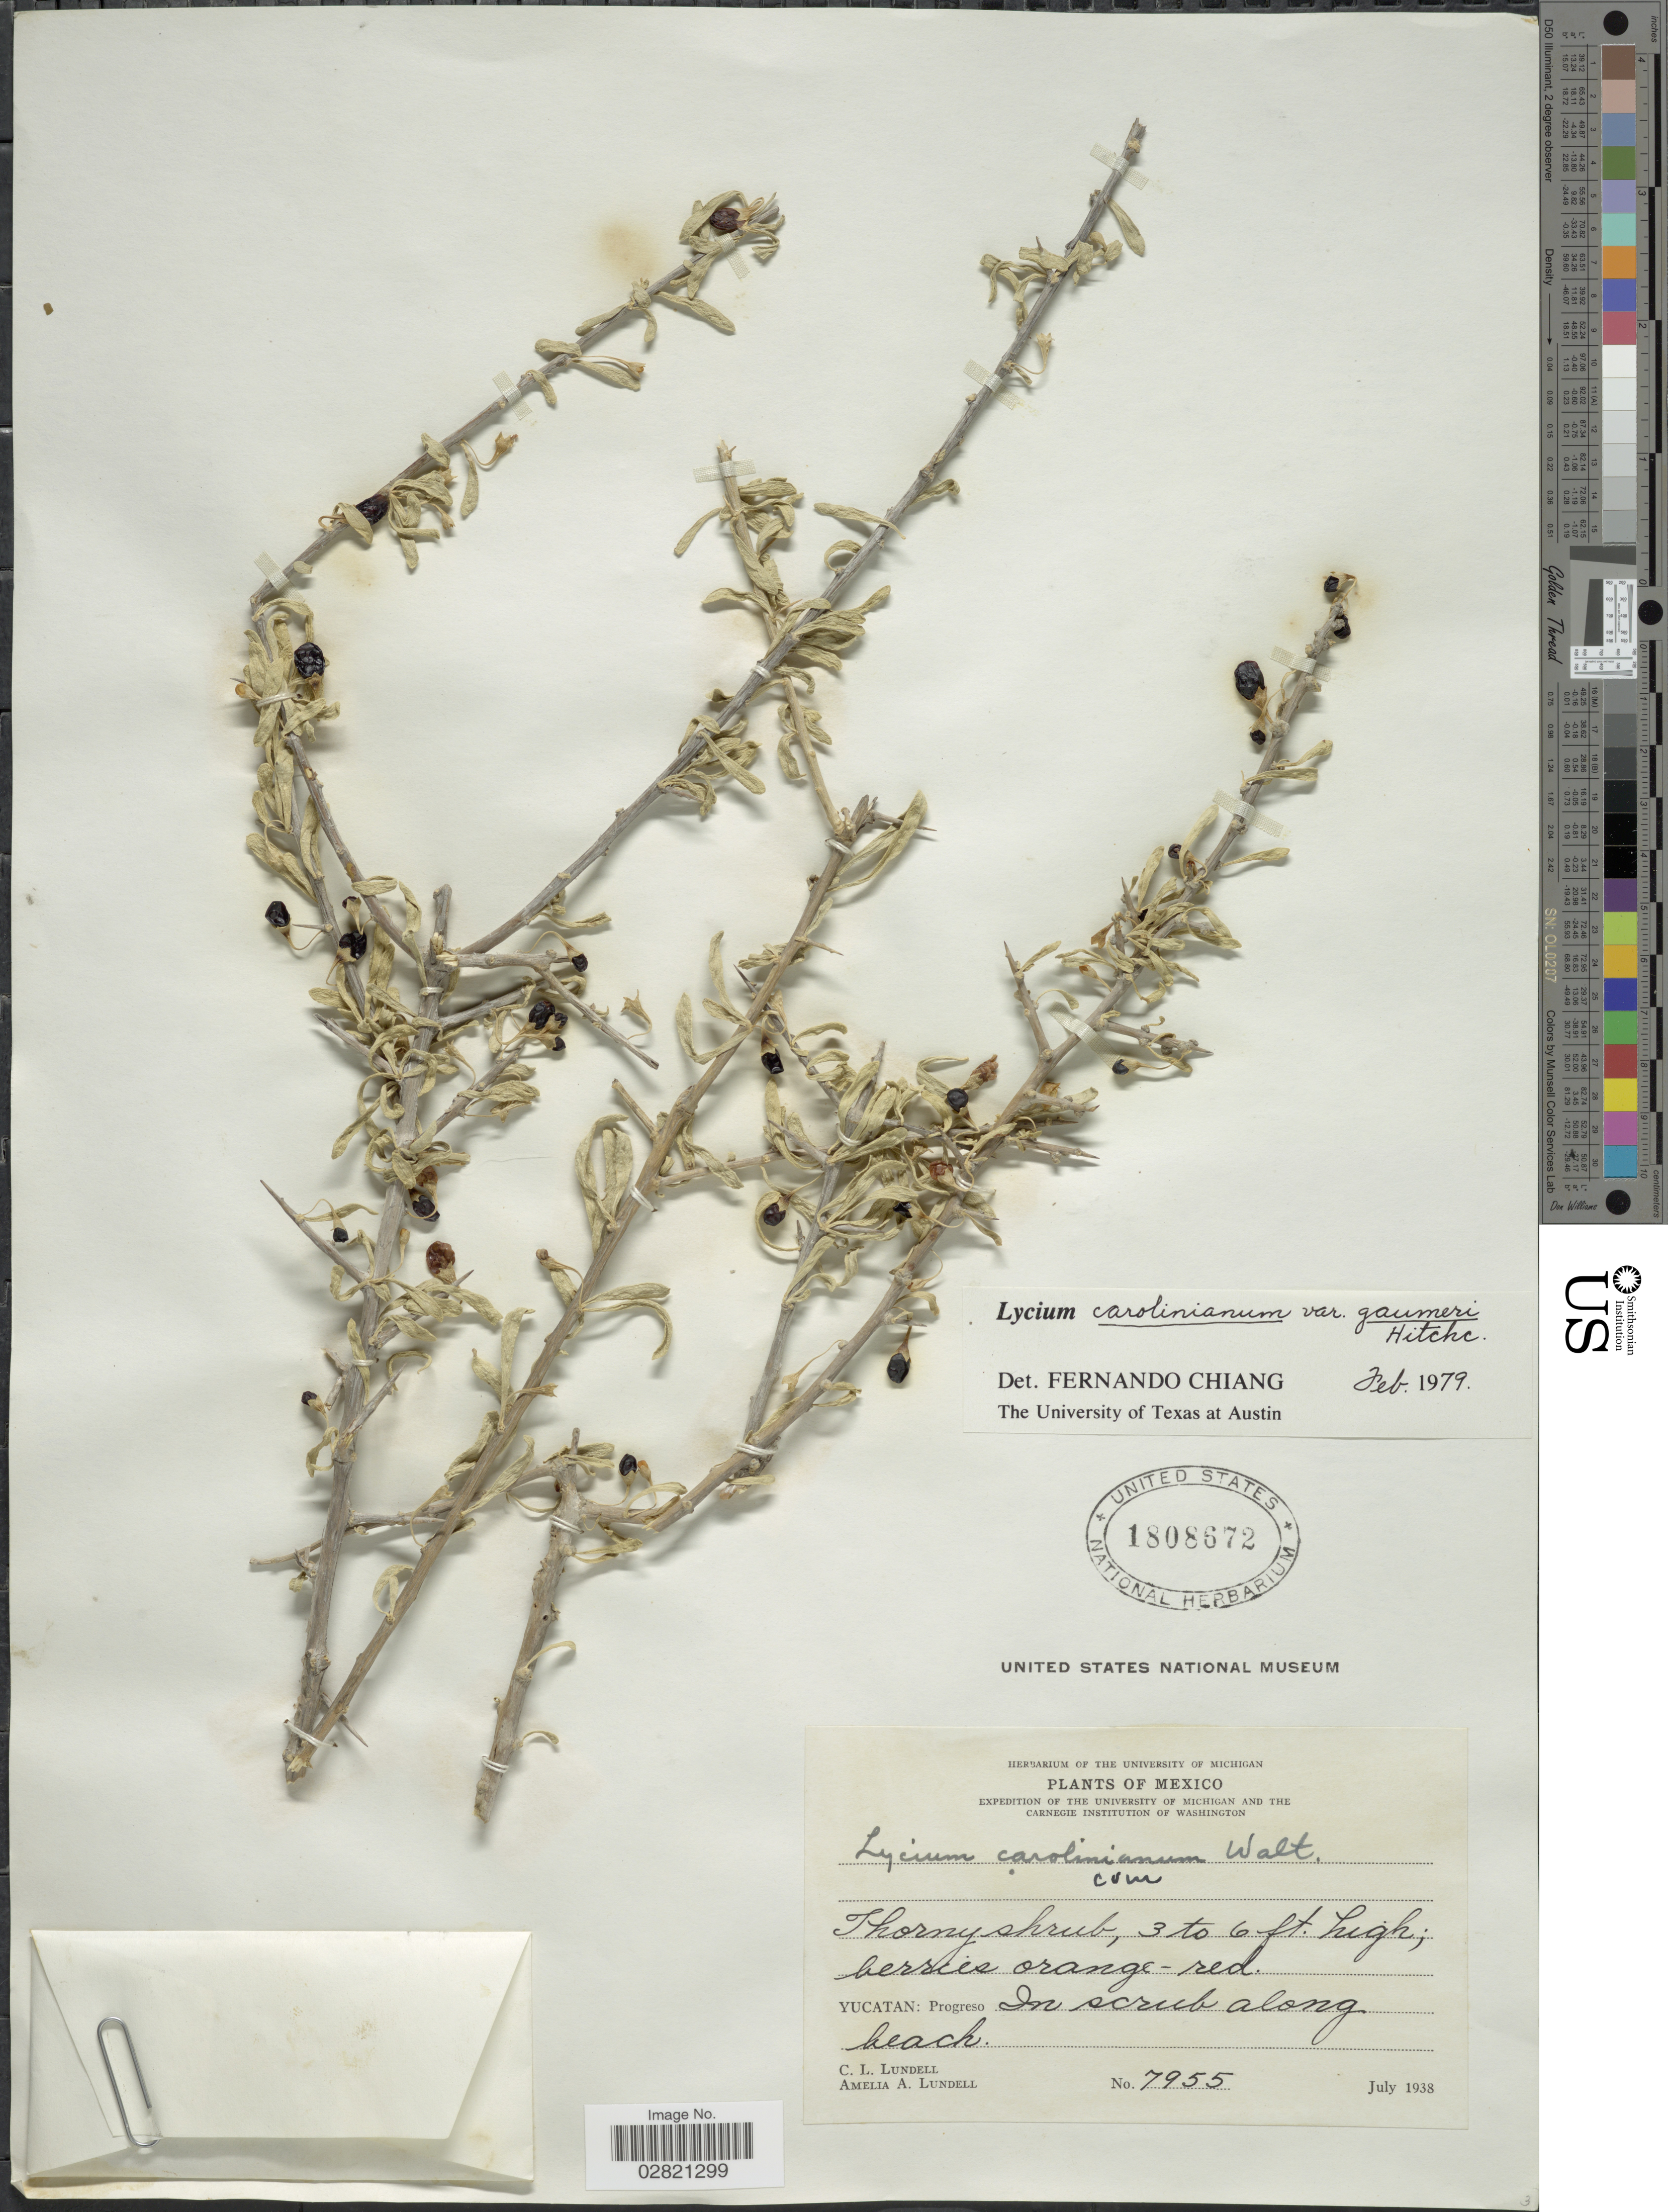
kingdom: Plantae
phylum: Tracheophyta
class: Magnoliopsida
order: Solanales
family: Solanaceae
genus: Lycium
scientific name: Lycium carolinianum var. gaumeri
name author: C.L. Hitchc.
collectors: C. L. Lundell & A. A. Lundell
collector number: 7955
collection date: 1938-07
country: Mexico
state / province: Yucatán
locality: Progreso.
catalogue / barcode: US 1808672